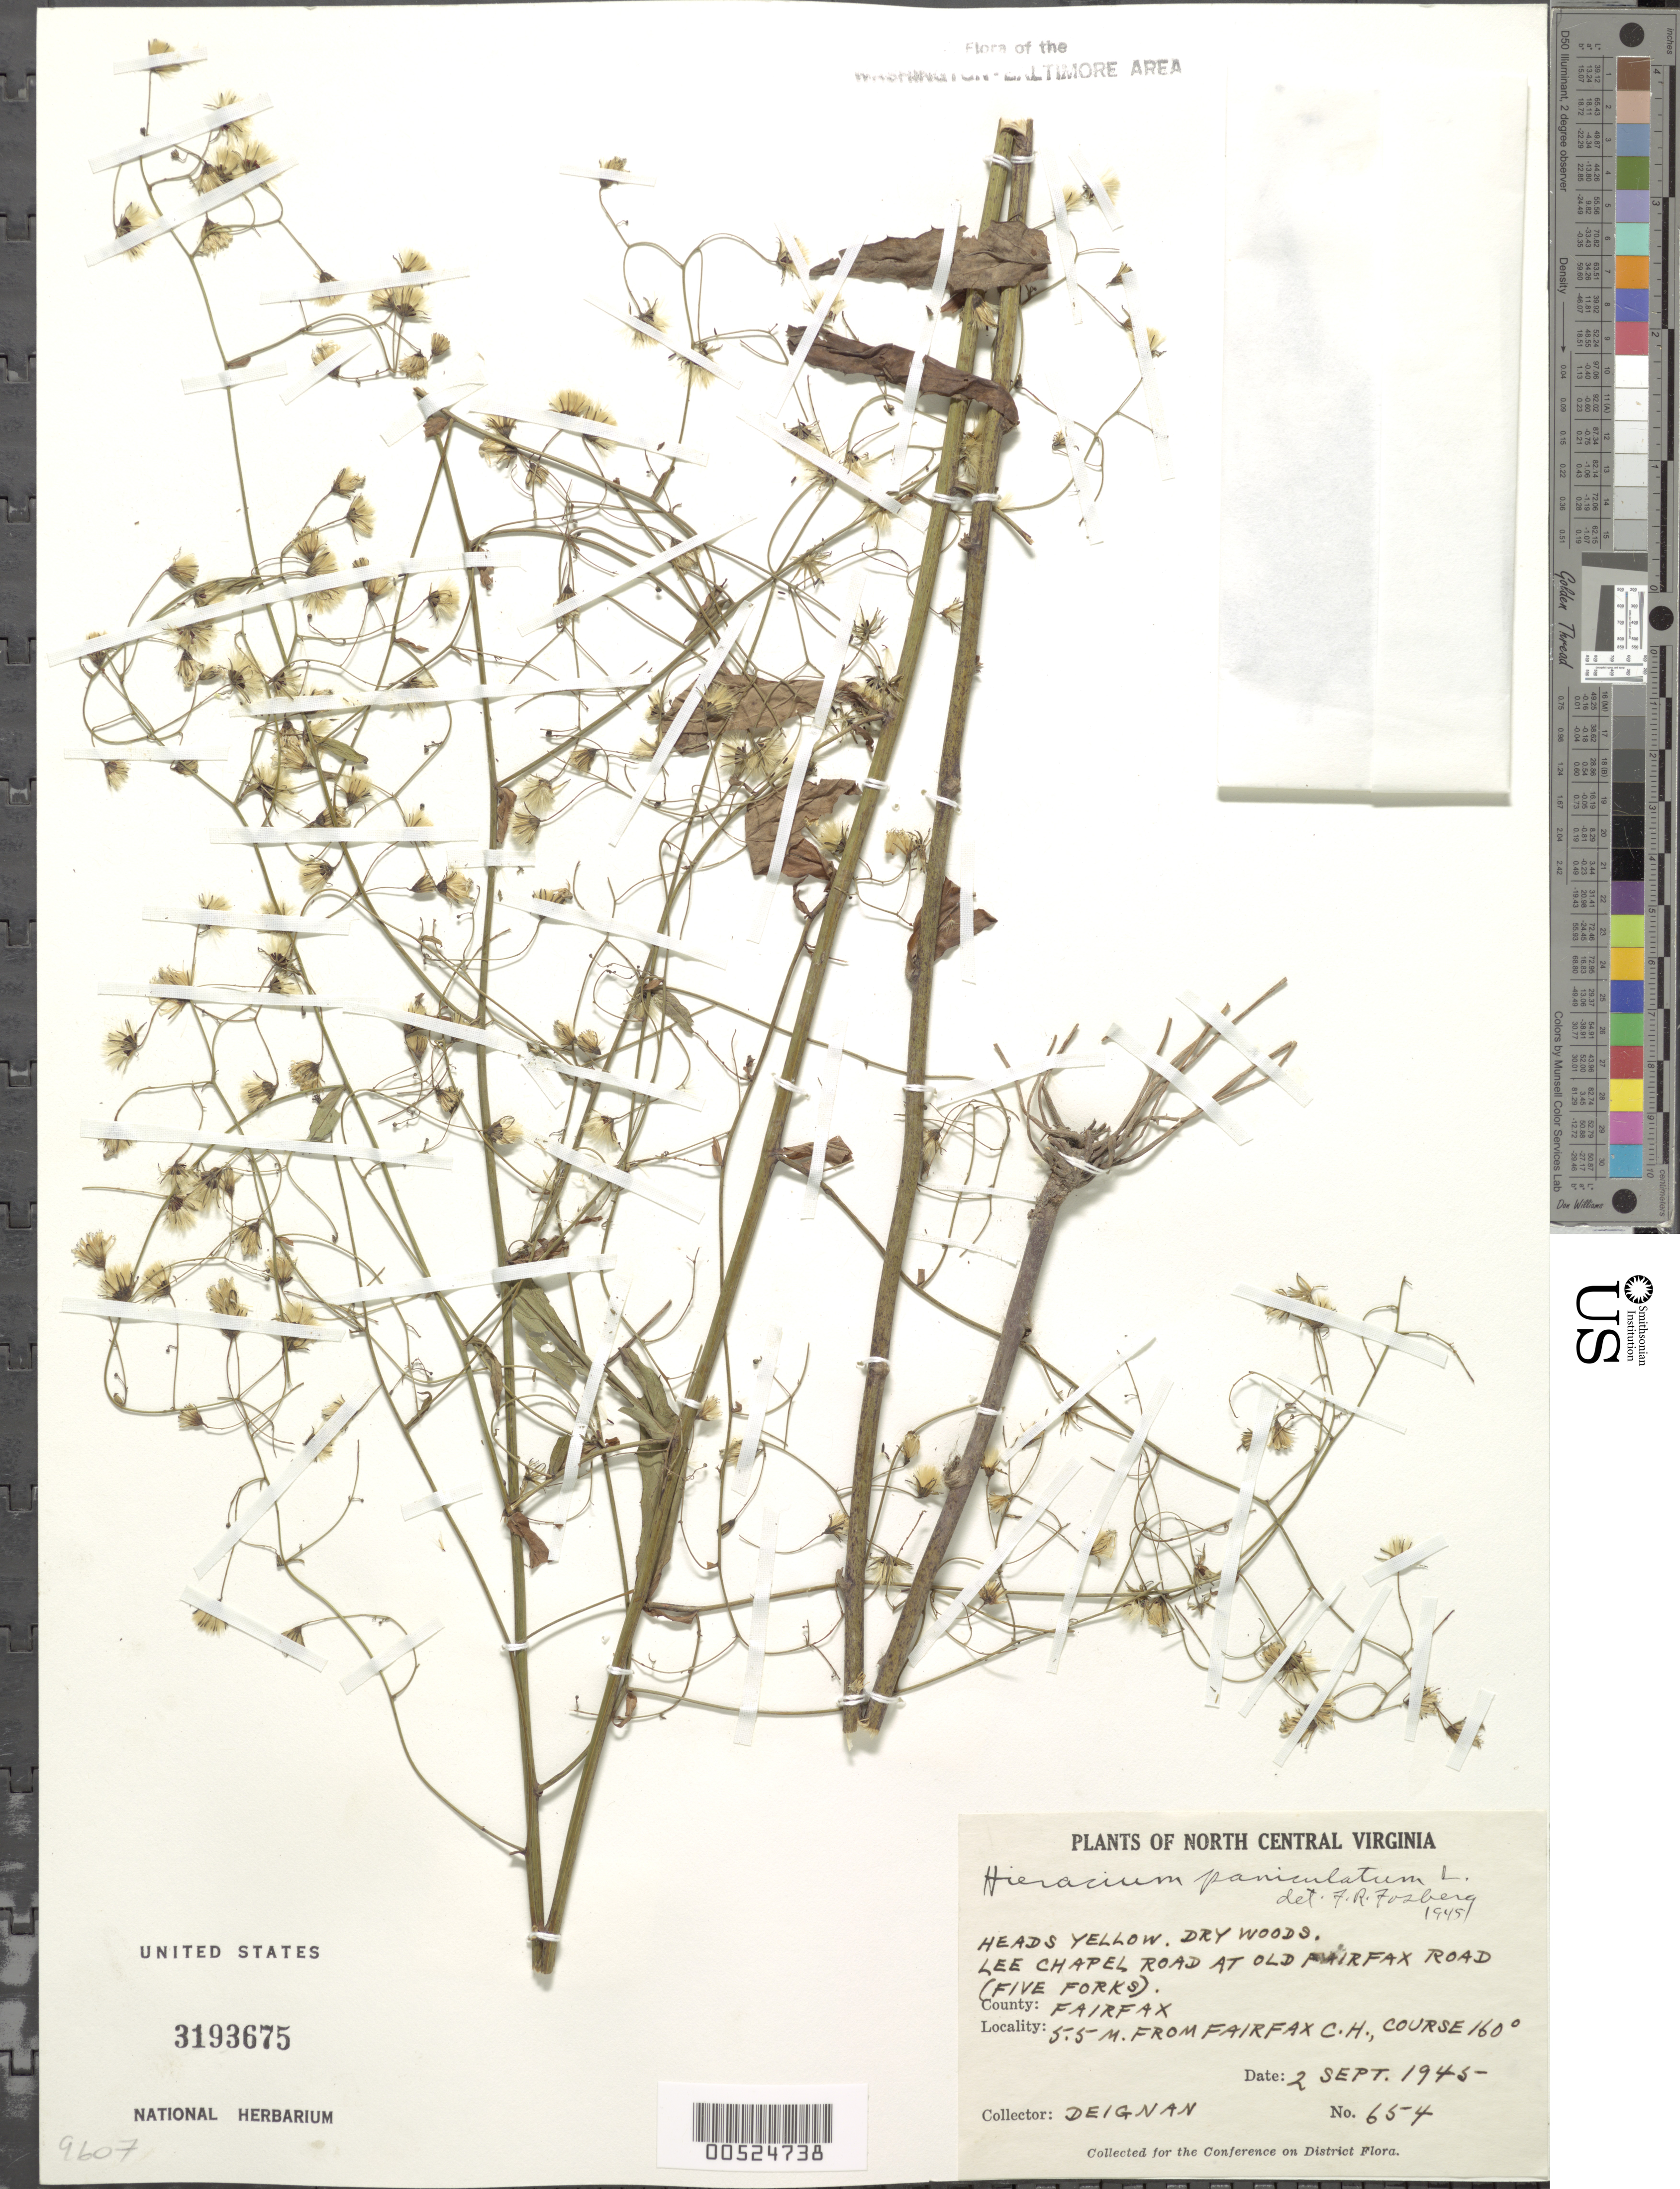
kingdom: Plantae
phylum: Tracheophyta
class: Magnoliopsida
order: Asterales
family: Asteraceae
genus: Eupatorium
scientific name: Eupatorium asperulaceum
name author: Baker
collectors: B. M. Boom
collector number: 654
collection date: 1945-09-02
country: United States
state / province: Virginia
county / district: Fairfax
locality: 5.5 m from Fairfax C.H., Lee Chapel Road at Olad Fairfax Road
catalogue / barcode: US 3193675